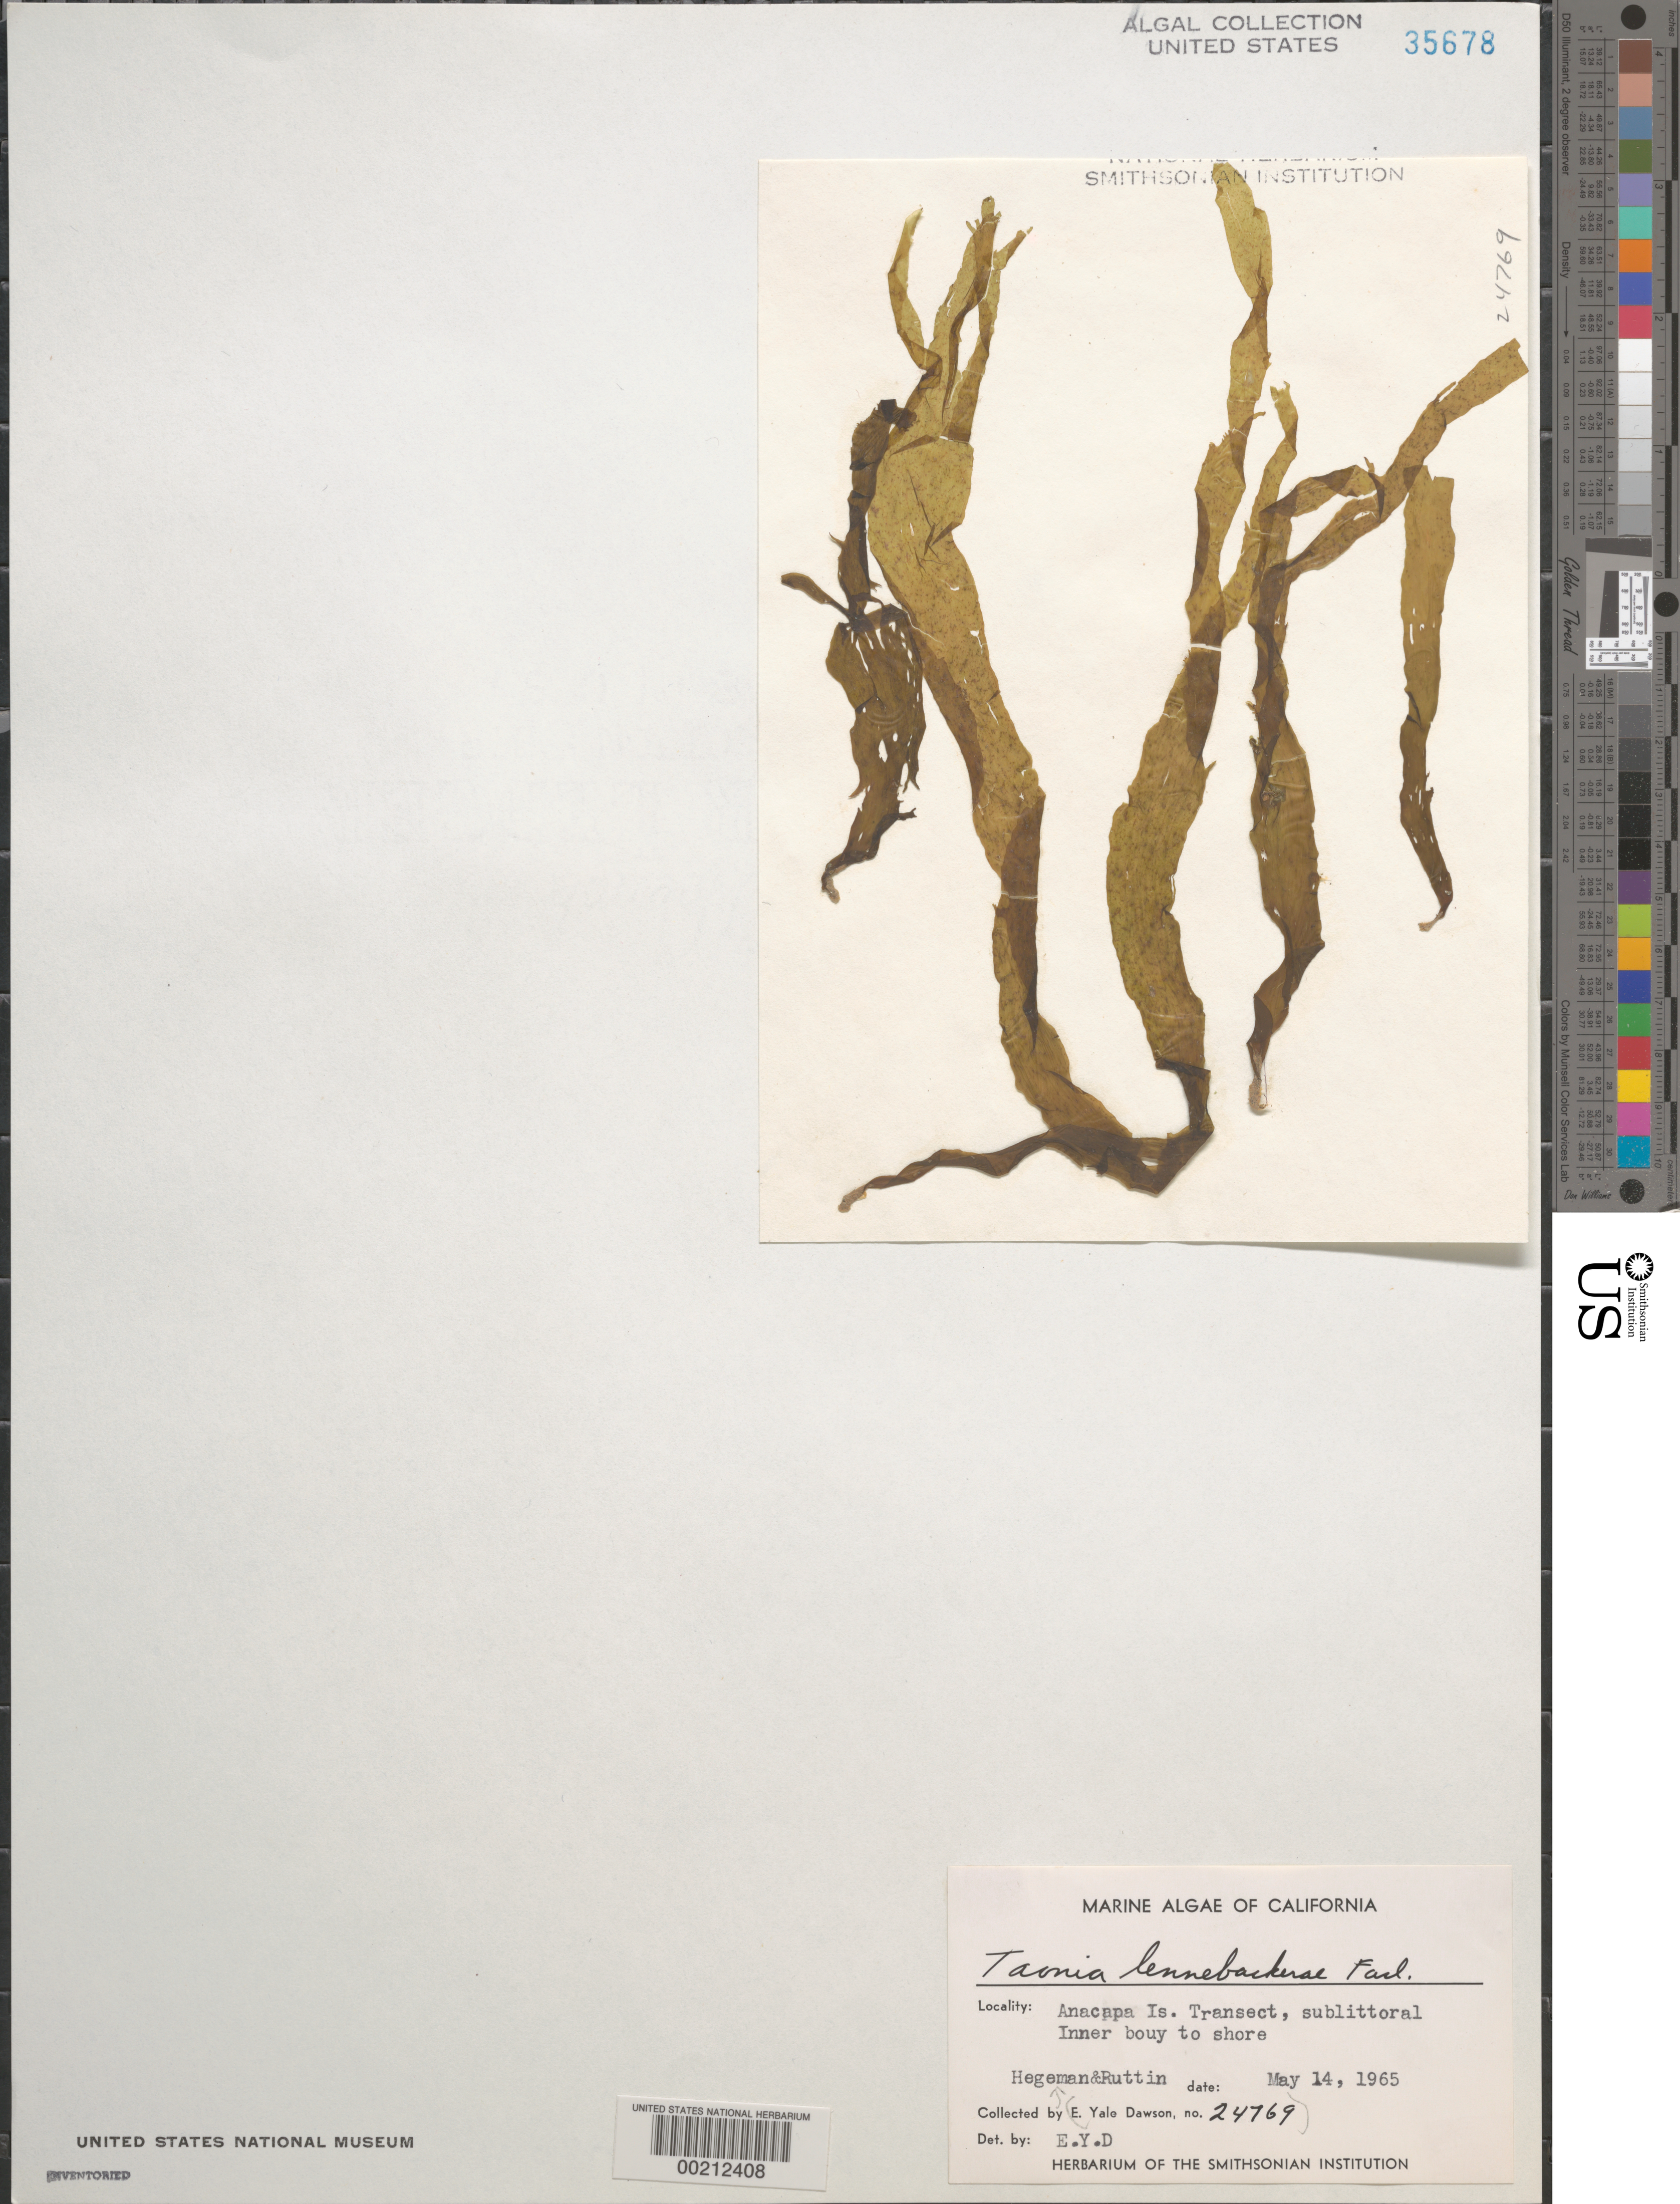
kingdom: Chromista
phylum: Ochrophyta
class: Phaeophyceae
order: Dictyotales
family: Dictyotaceae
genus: Taonia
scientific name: Taonia lennebackerae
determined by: Dawson, E. Y.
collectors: R. Hegeman & -. Ruttin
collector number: EYD 24769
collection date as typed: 14 May 1965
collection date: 1965-05-14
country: United States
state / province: California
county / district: Ventura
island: Anacapa Island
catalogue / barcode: US 35678